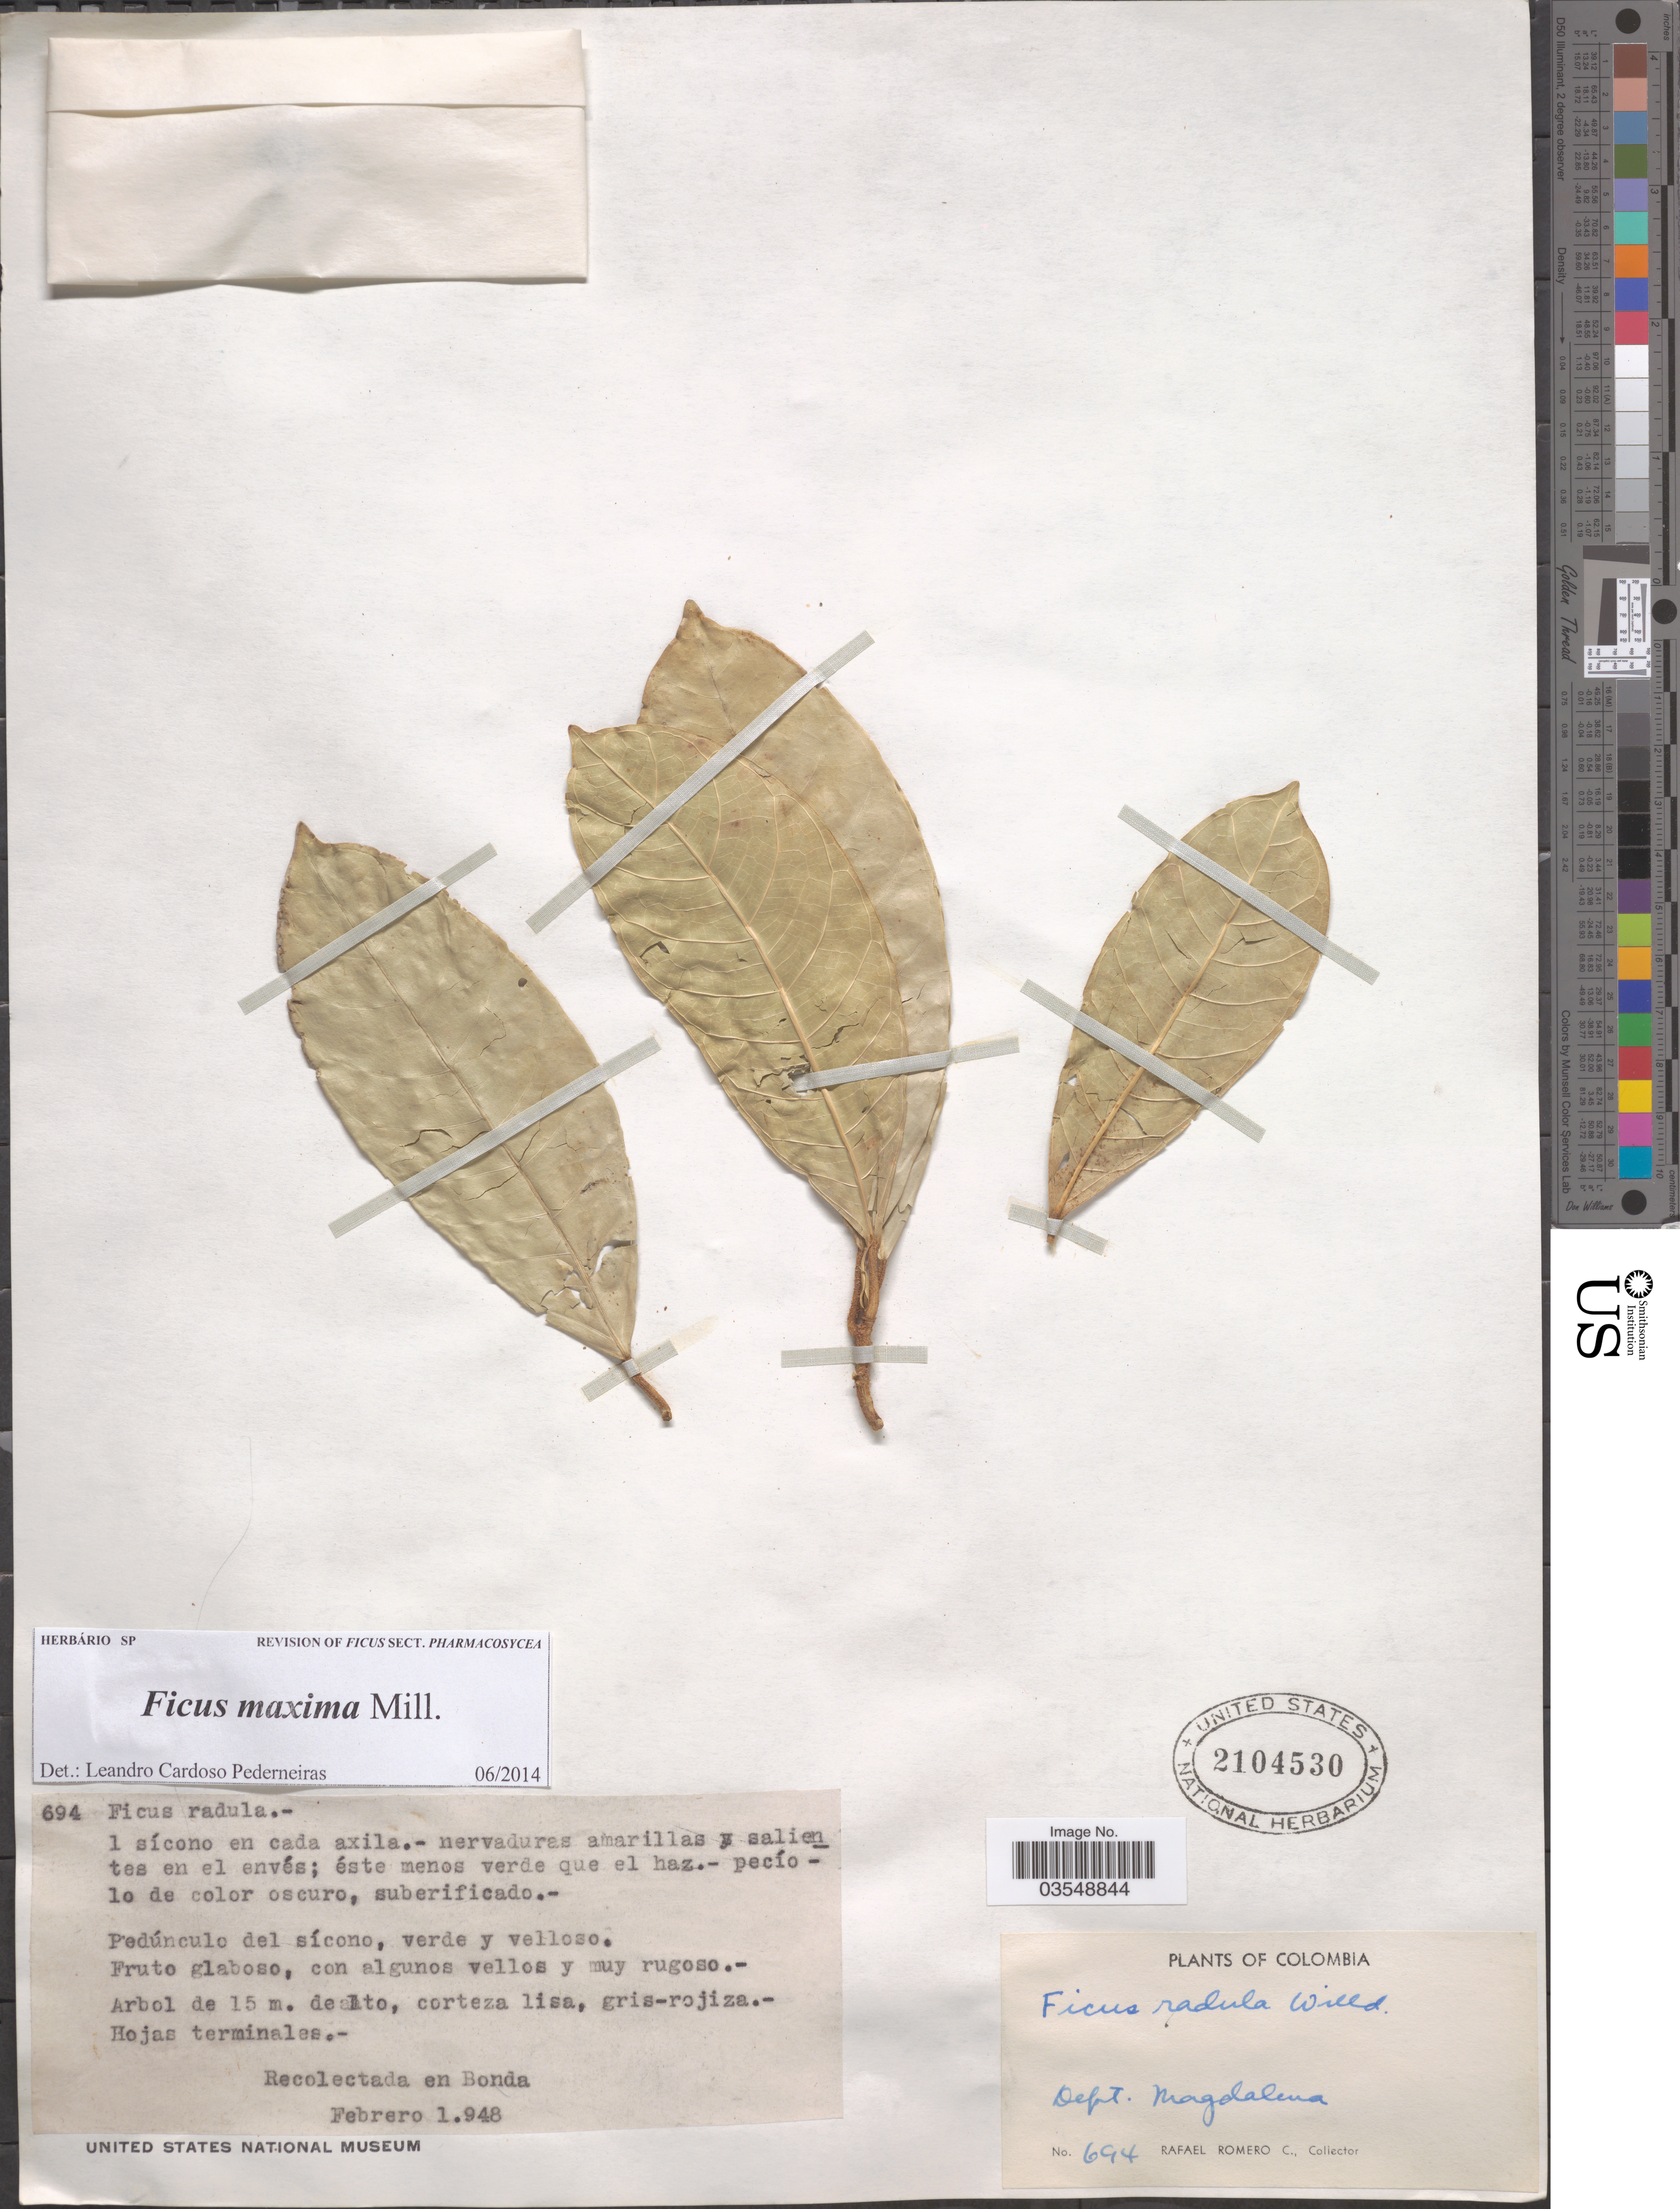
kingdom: Plantae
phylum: Tracheophyta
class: Magnoliopsida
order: Rosales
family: Moraceae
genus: Ficus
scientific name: Ficus maxima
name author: Mill.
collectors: R. Romero Castañeda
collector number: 694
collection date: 1948-02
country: Colombia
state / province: Magdalena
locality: En Bonda. Dept. Magdalena.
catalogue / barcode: US 2104530